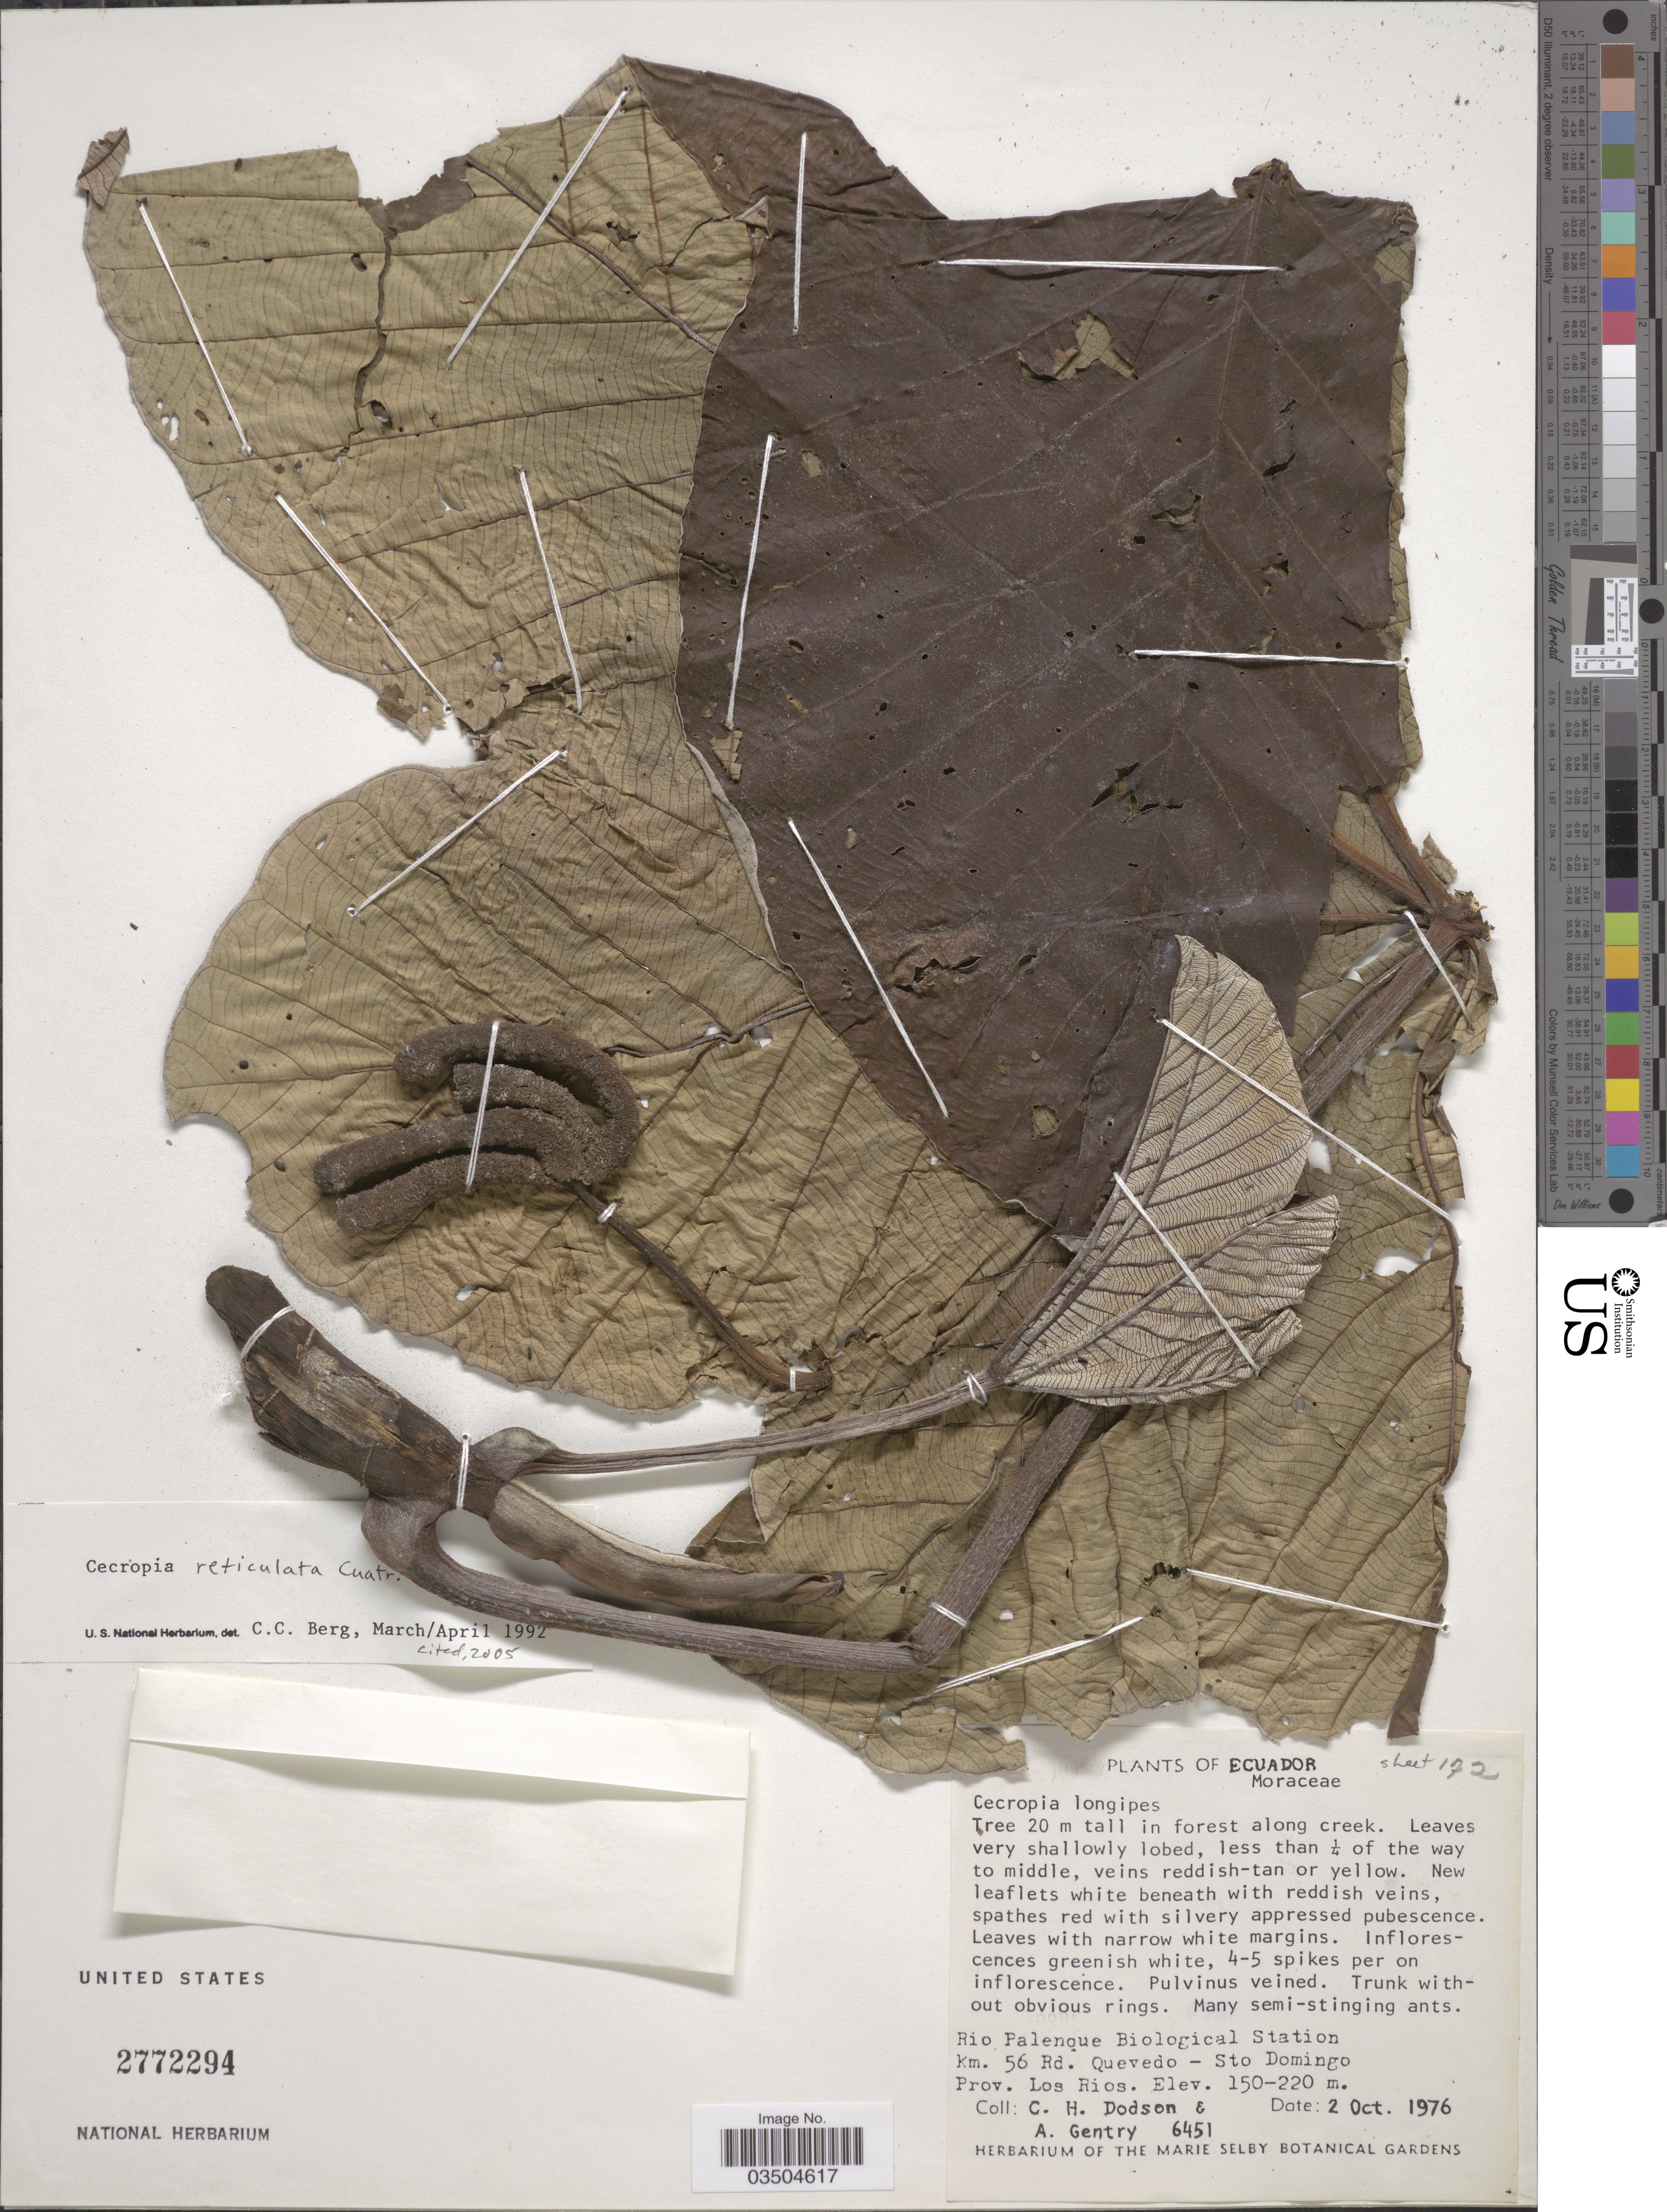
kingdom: Plantae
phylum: Tracheophyta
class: Magnoliopsida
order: Rosales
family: Urticaceae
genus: Cecropia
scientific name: Cecropia reticulata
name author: Cuatrec.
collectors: C. H. Dodson & A. H. Gentry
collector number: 6451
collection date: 1976-10-02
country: Ecuador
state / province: Los Ríos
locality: Rio Palenque Biological Station km. 56 Rd. Quevedo - Sto Domingo.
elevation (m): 150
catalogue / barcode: US 2772294